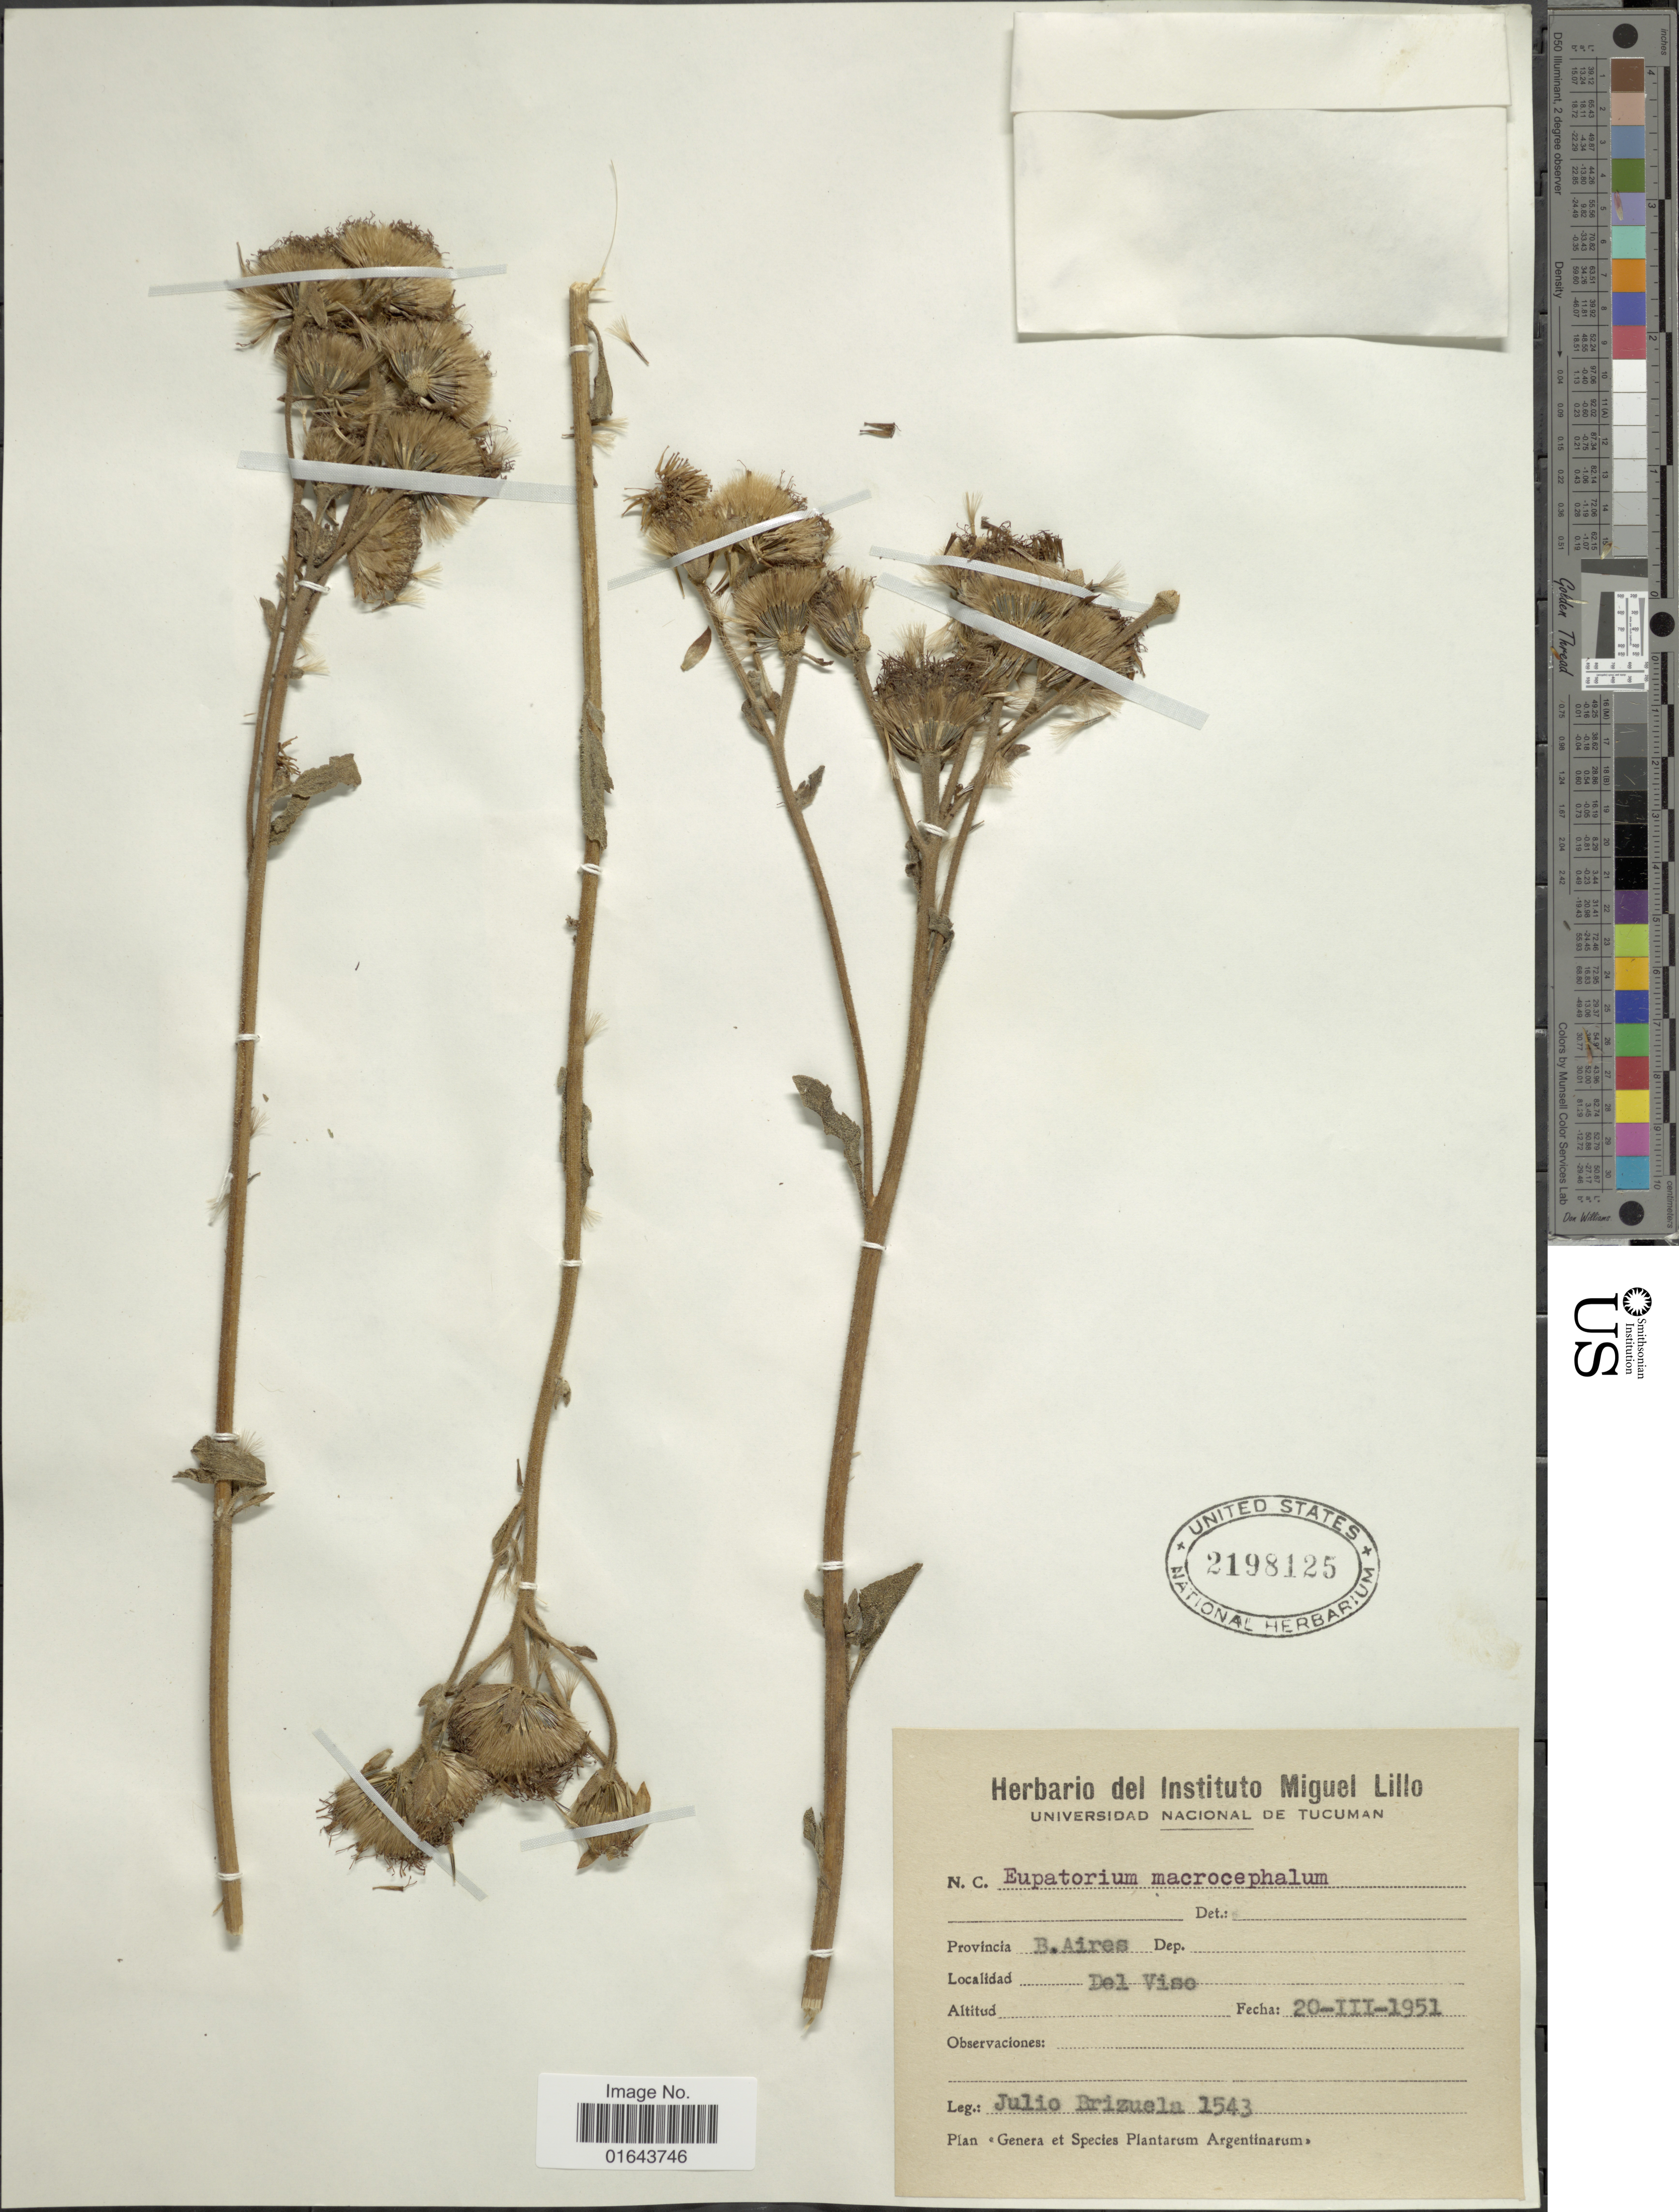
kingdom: Plantae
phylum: Tracheophyta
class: Magnoliopsida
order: Asterales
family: Asteraceae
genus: Campuloclinium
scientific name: Campuloclinium macrocephalum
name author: (Less.) DC.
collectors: J. Brizuela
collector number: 1543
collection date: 1951-03-20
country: Argentina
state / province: Buenos Aires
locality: Provincia B. Aires. Del Viso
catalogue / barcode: US 2198125